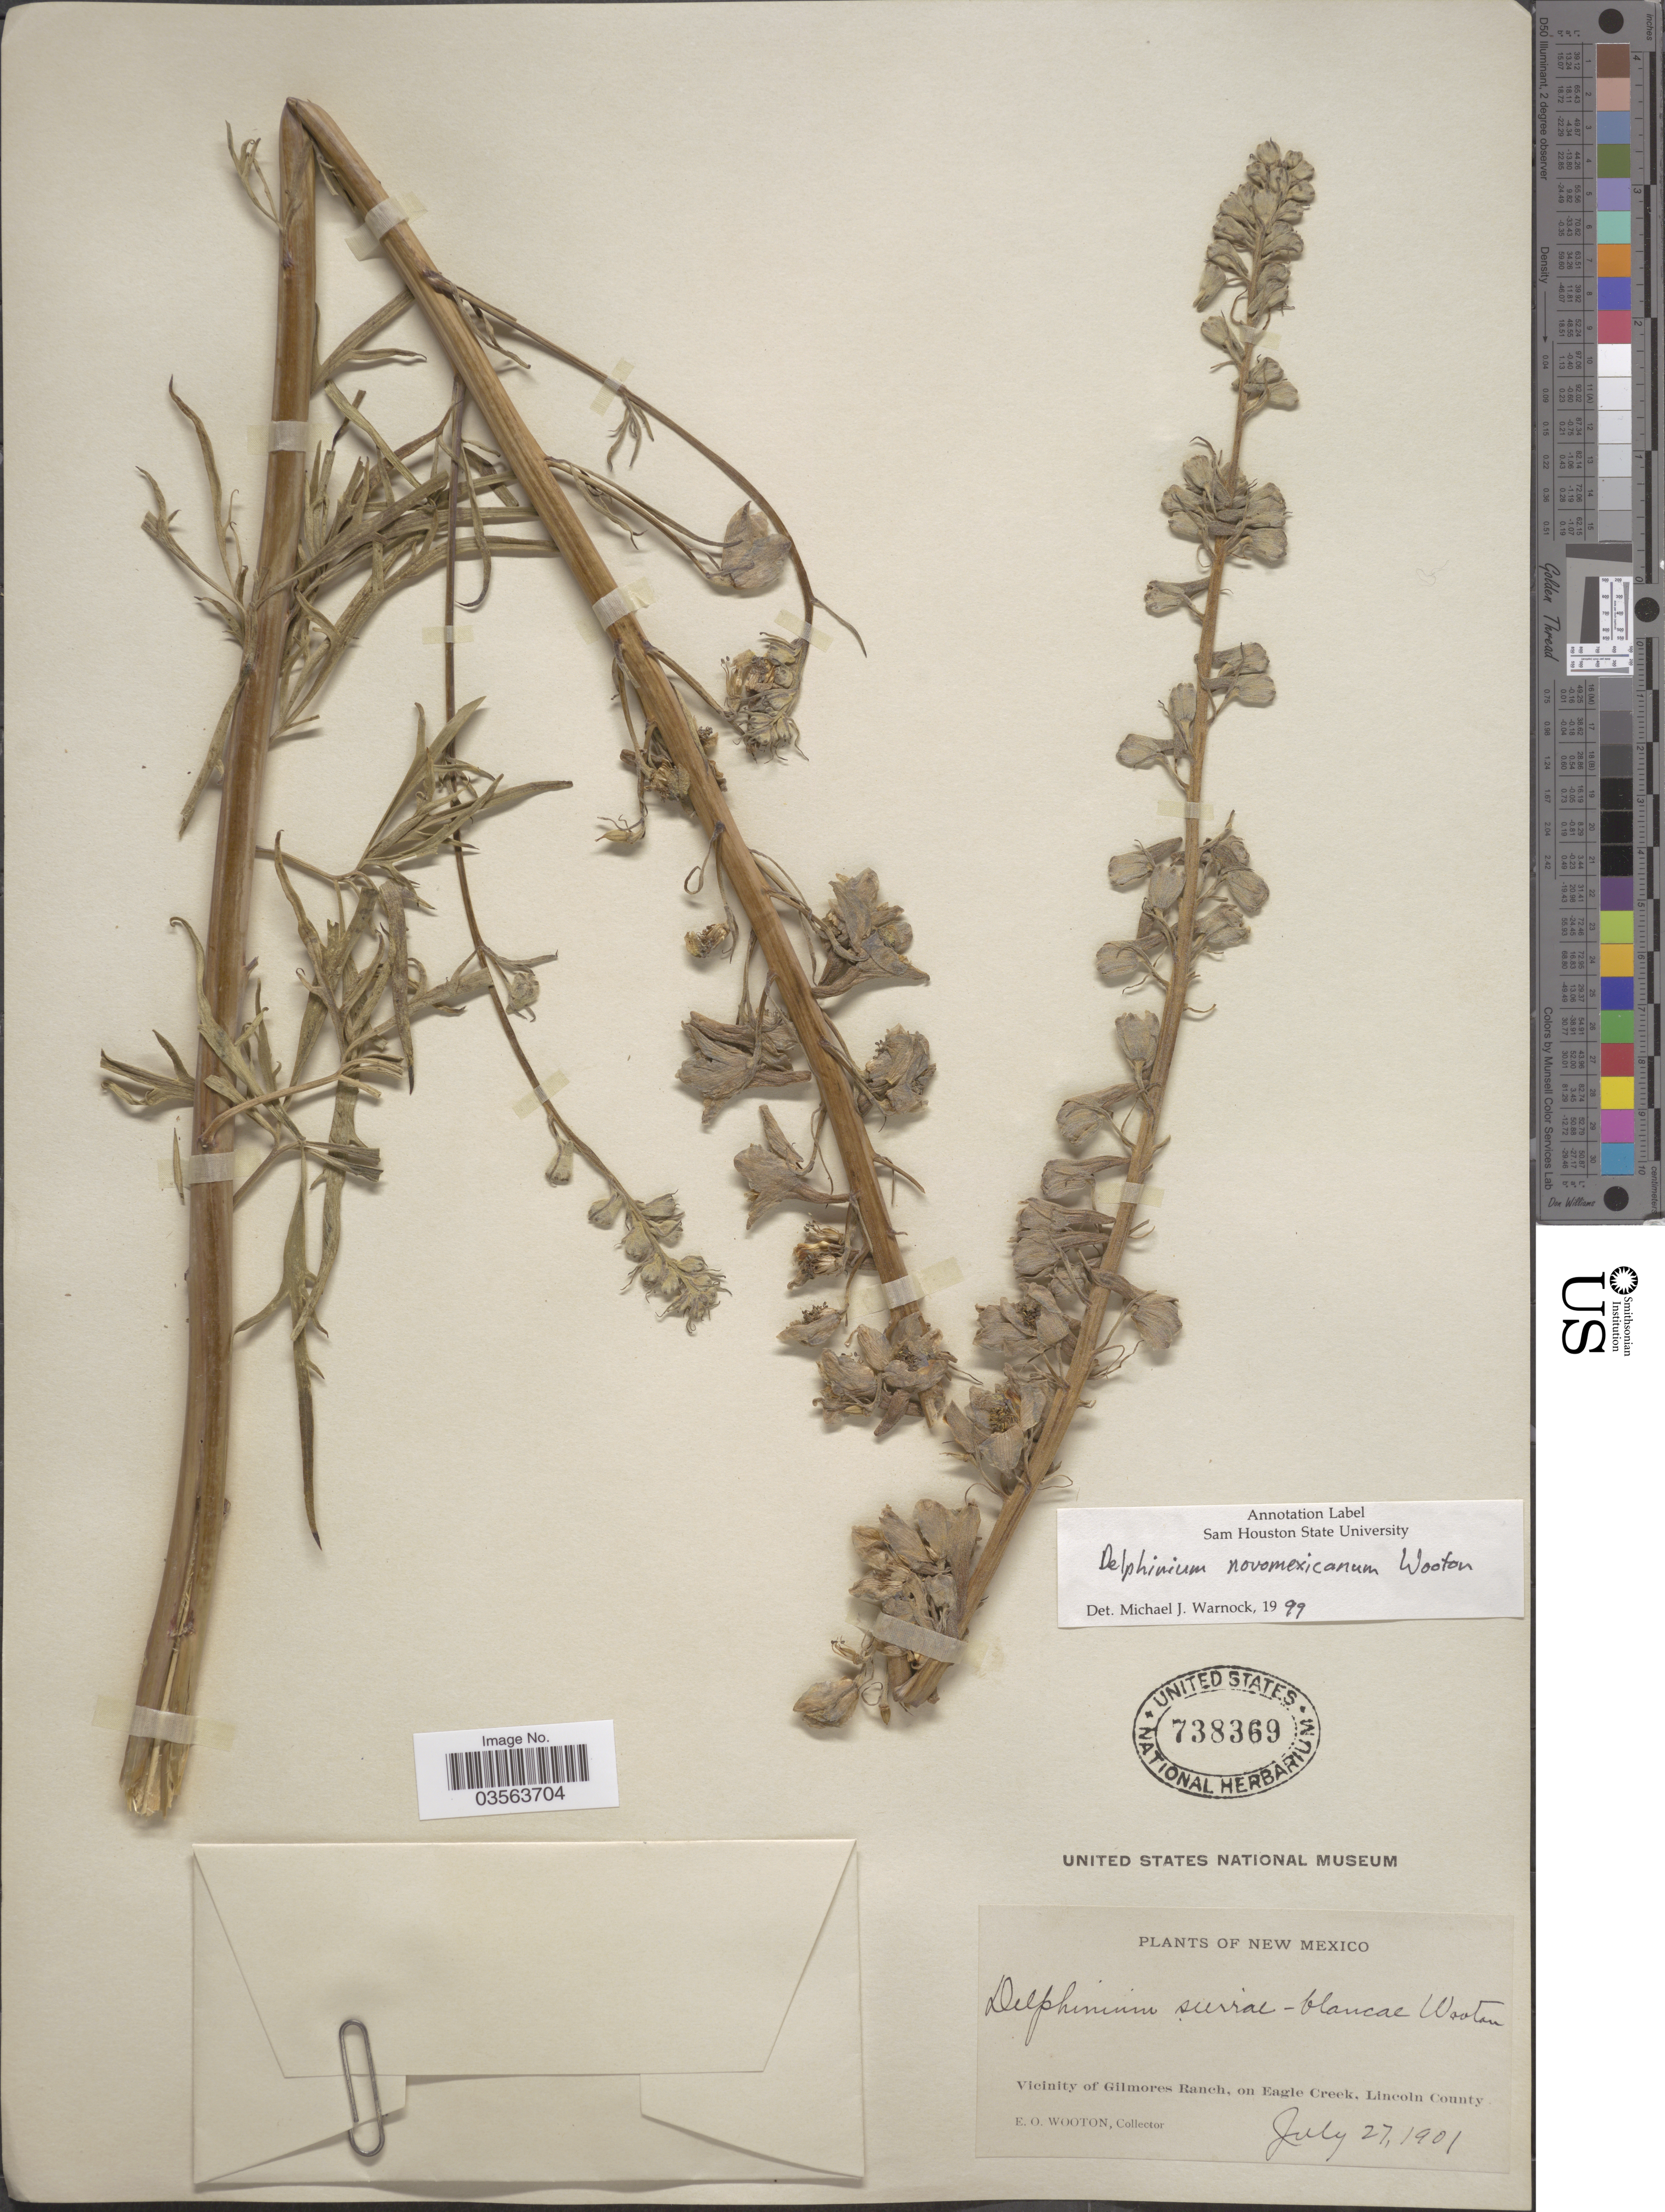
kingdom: Plantae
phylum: Tracheophyta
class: Magnoliopsida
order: Ranunculales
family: Ranunculaceae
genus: Delphinium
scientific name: Delphinium novomexicanum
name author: Wooton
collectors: E. O. Wooton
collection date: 1901-07-27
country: United States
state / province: New Mexico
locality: Vicinity of Gilmores Ranch, on Eagle Creek, Lincoln County.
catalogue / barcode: US 738369